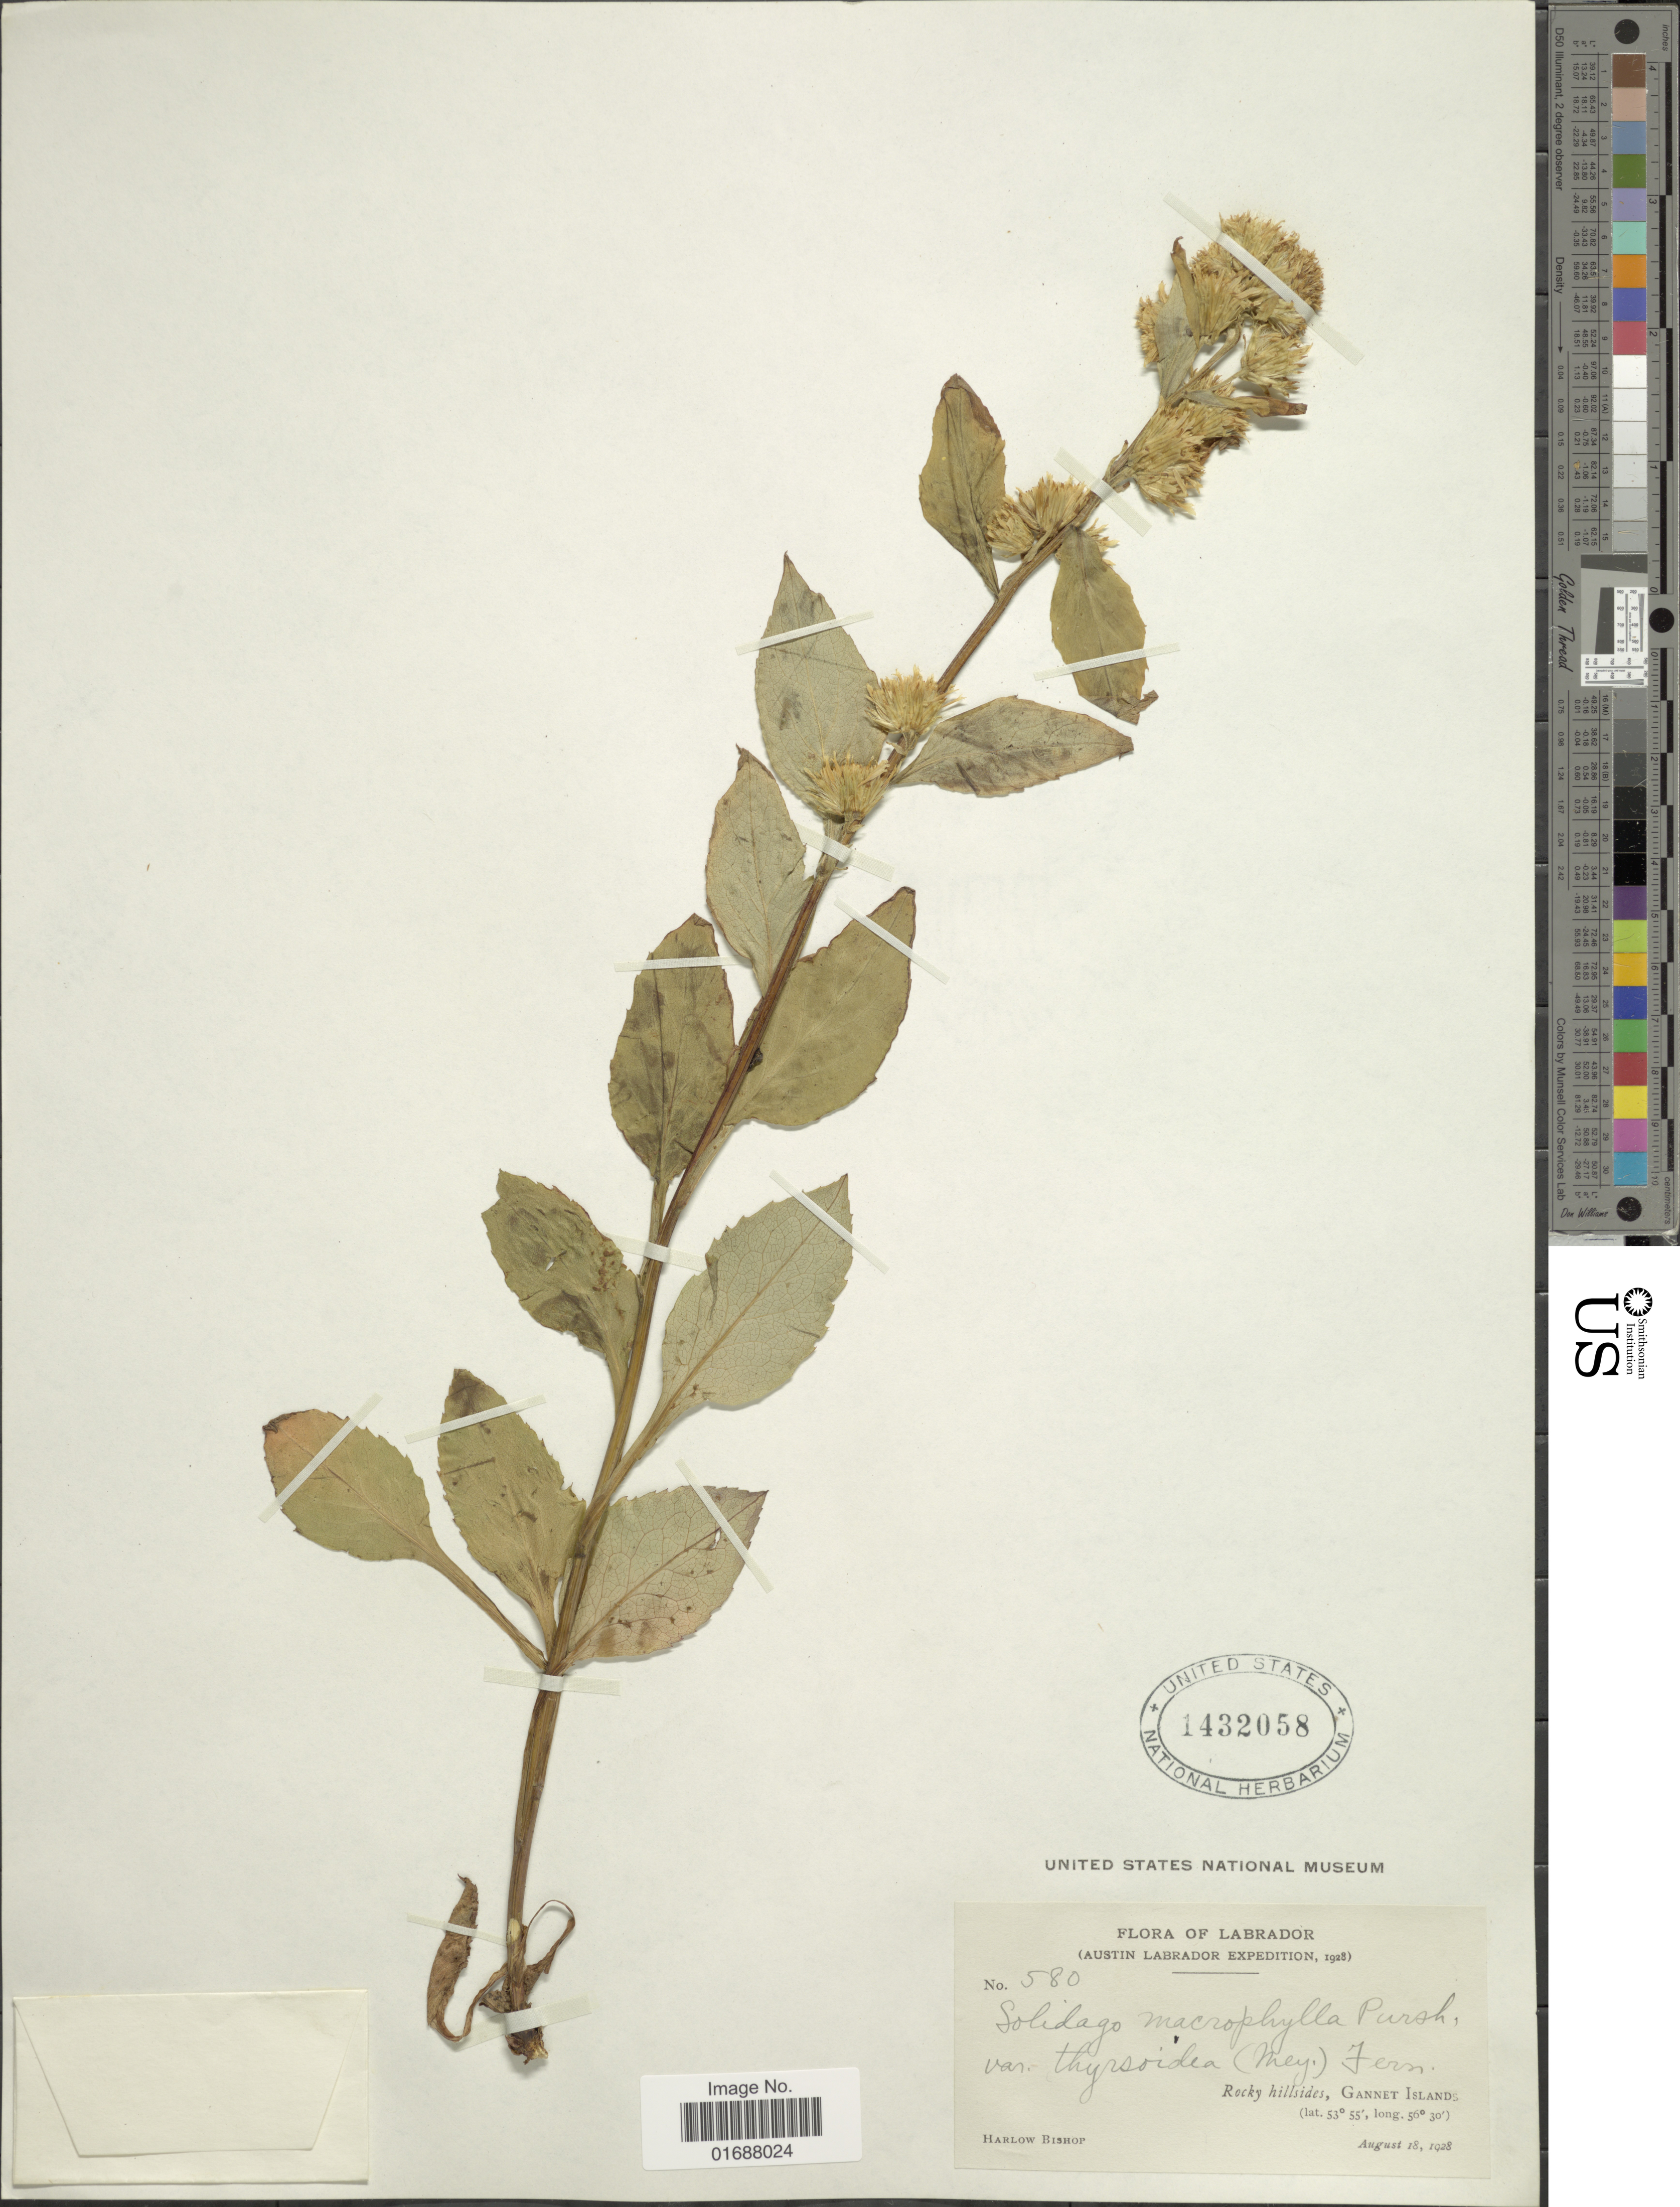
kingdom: Plantae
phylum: Tracheophyta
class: Magnoliopsida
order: Asterales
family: Asteraceae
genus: Solidago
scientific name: Solidago macrophylla var. thyrsoidea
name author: (E. Mey.) Fernald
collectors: H. Bishop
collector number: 580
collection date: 1928-08-18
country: Canada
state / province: Newfoundland and Labrador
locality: Labrador. Rocky hillsides, Gannet Islands.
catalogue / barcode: US 1432058